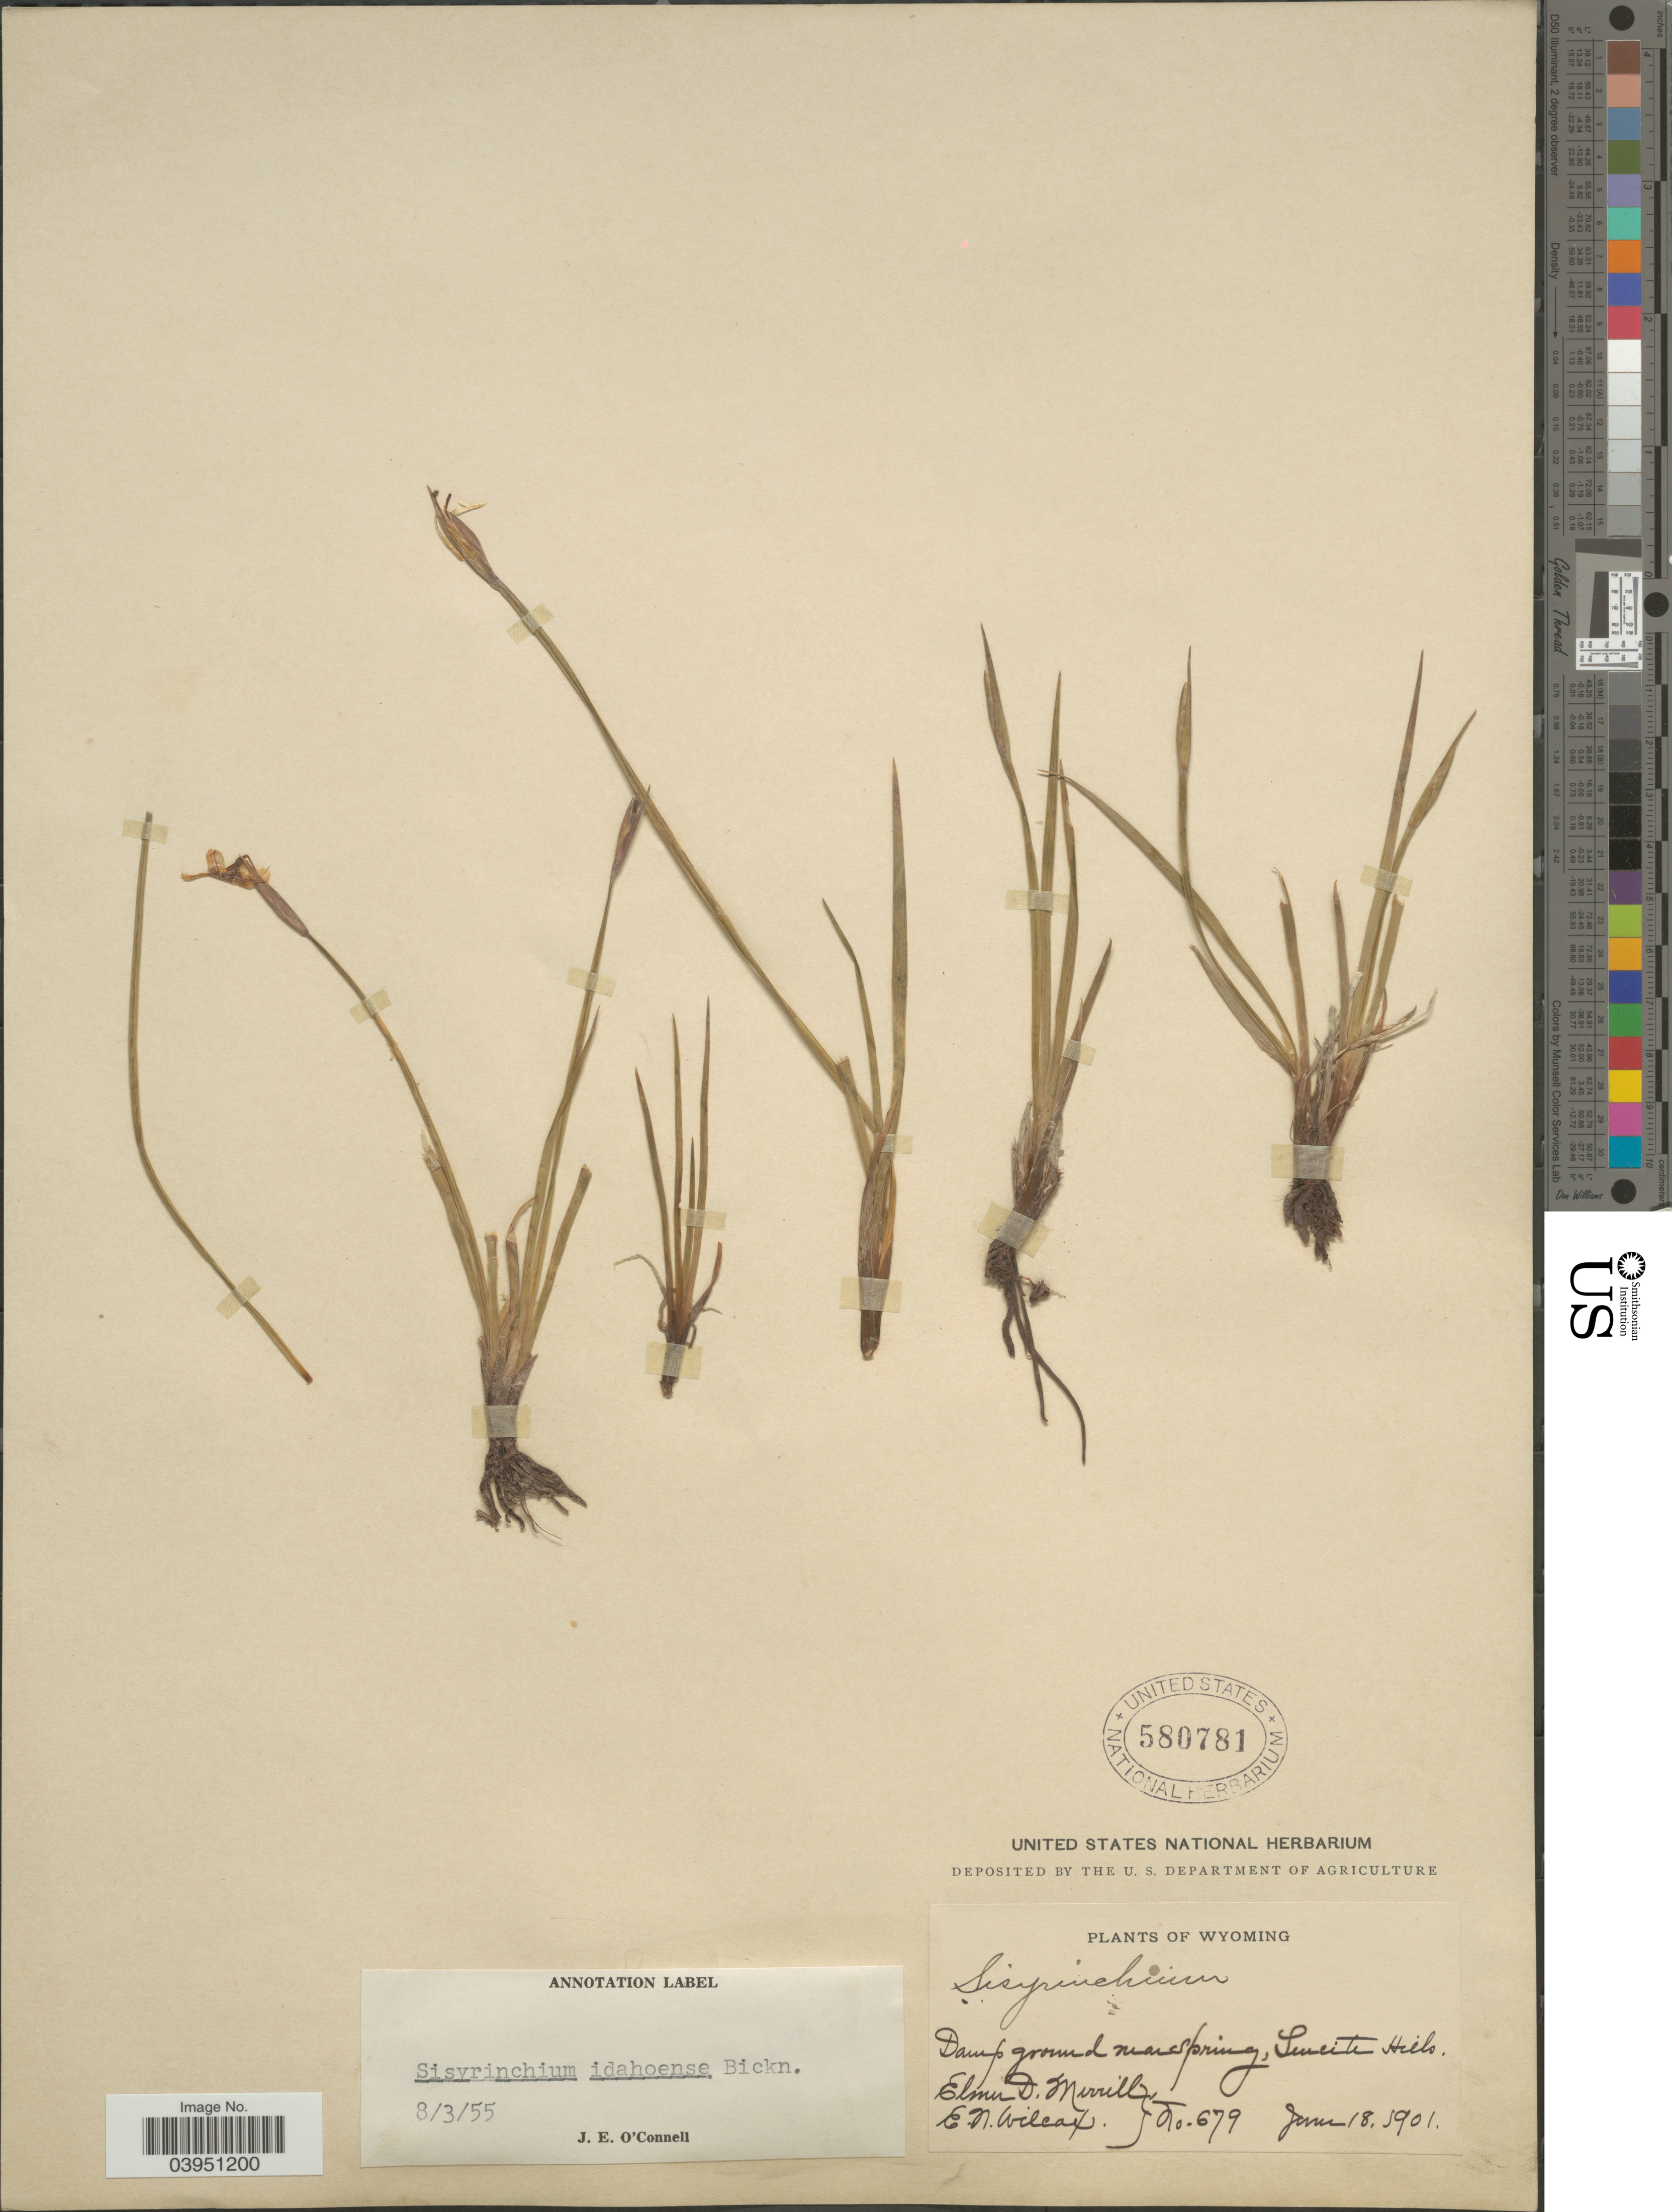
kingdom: Plantae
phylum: Tracheophyta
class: Liliopsida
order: Asparagales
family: Iridaceae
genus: Sisyrinchium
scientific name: Sisyrinchium idahoense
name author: E.P. Bicknell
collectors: E. D. Merrill & E. Wilcox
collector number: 679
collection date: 1901-06-18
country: United States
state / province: Wyoming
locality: Damp ground near spring, Leucite Hills.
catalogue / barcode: US 580781